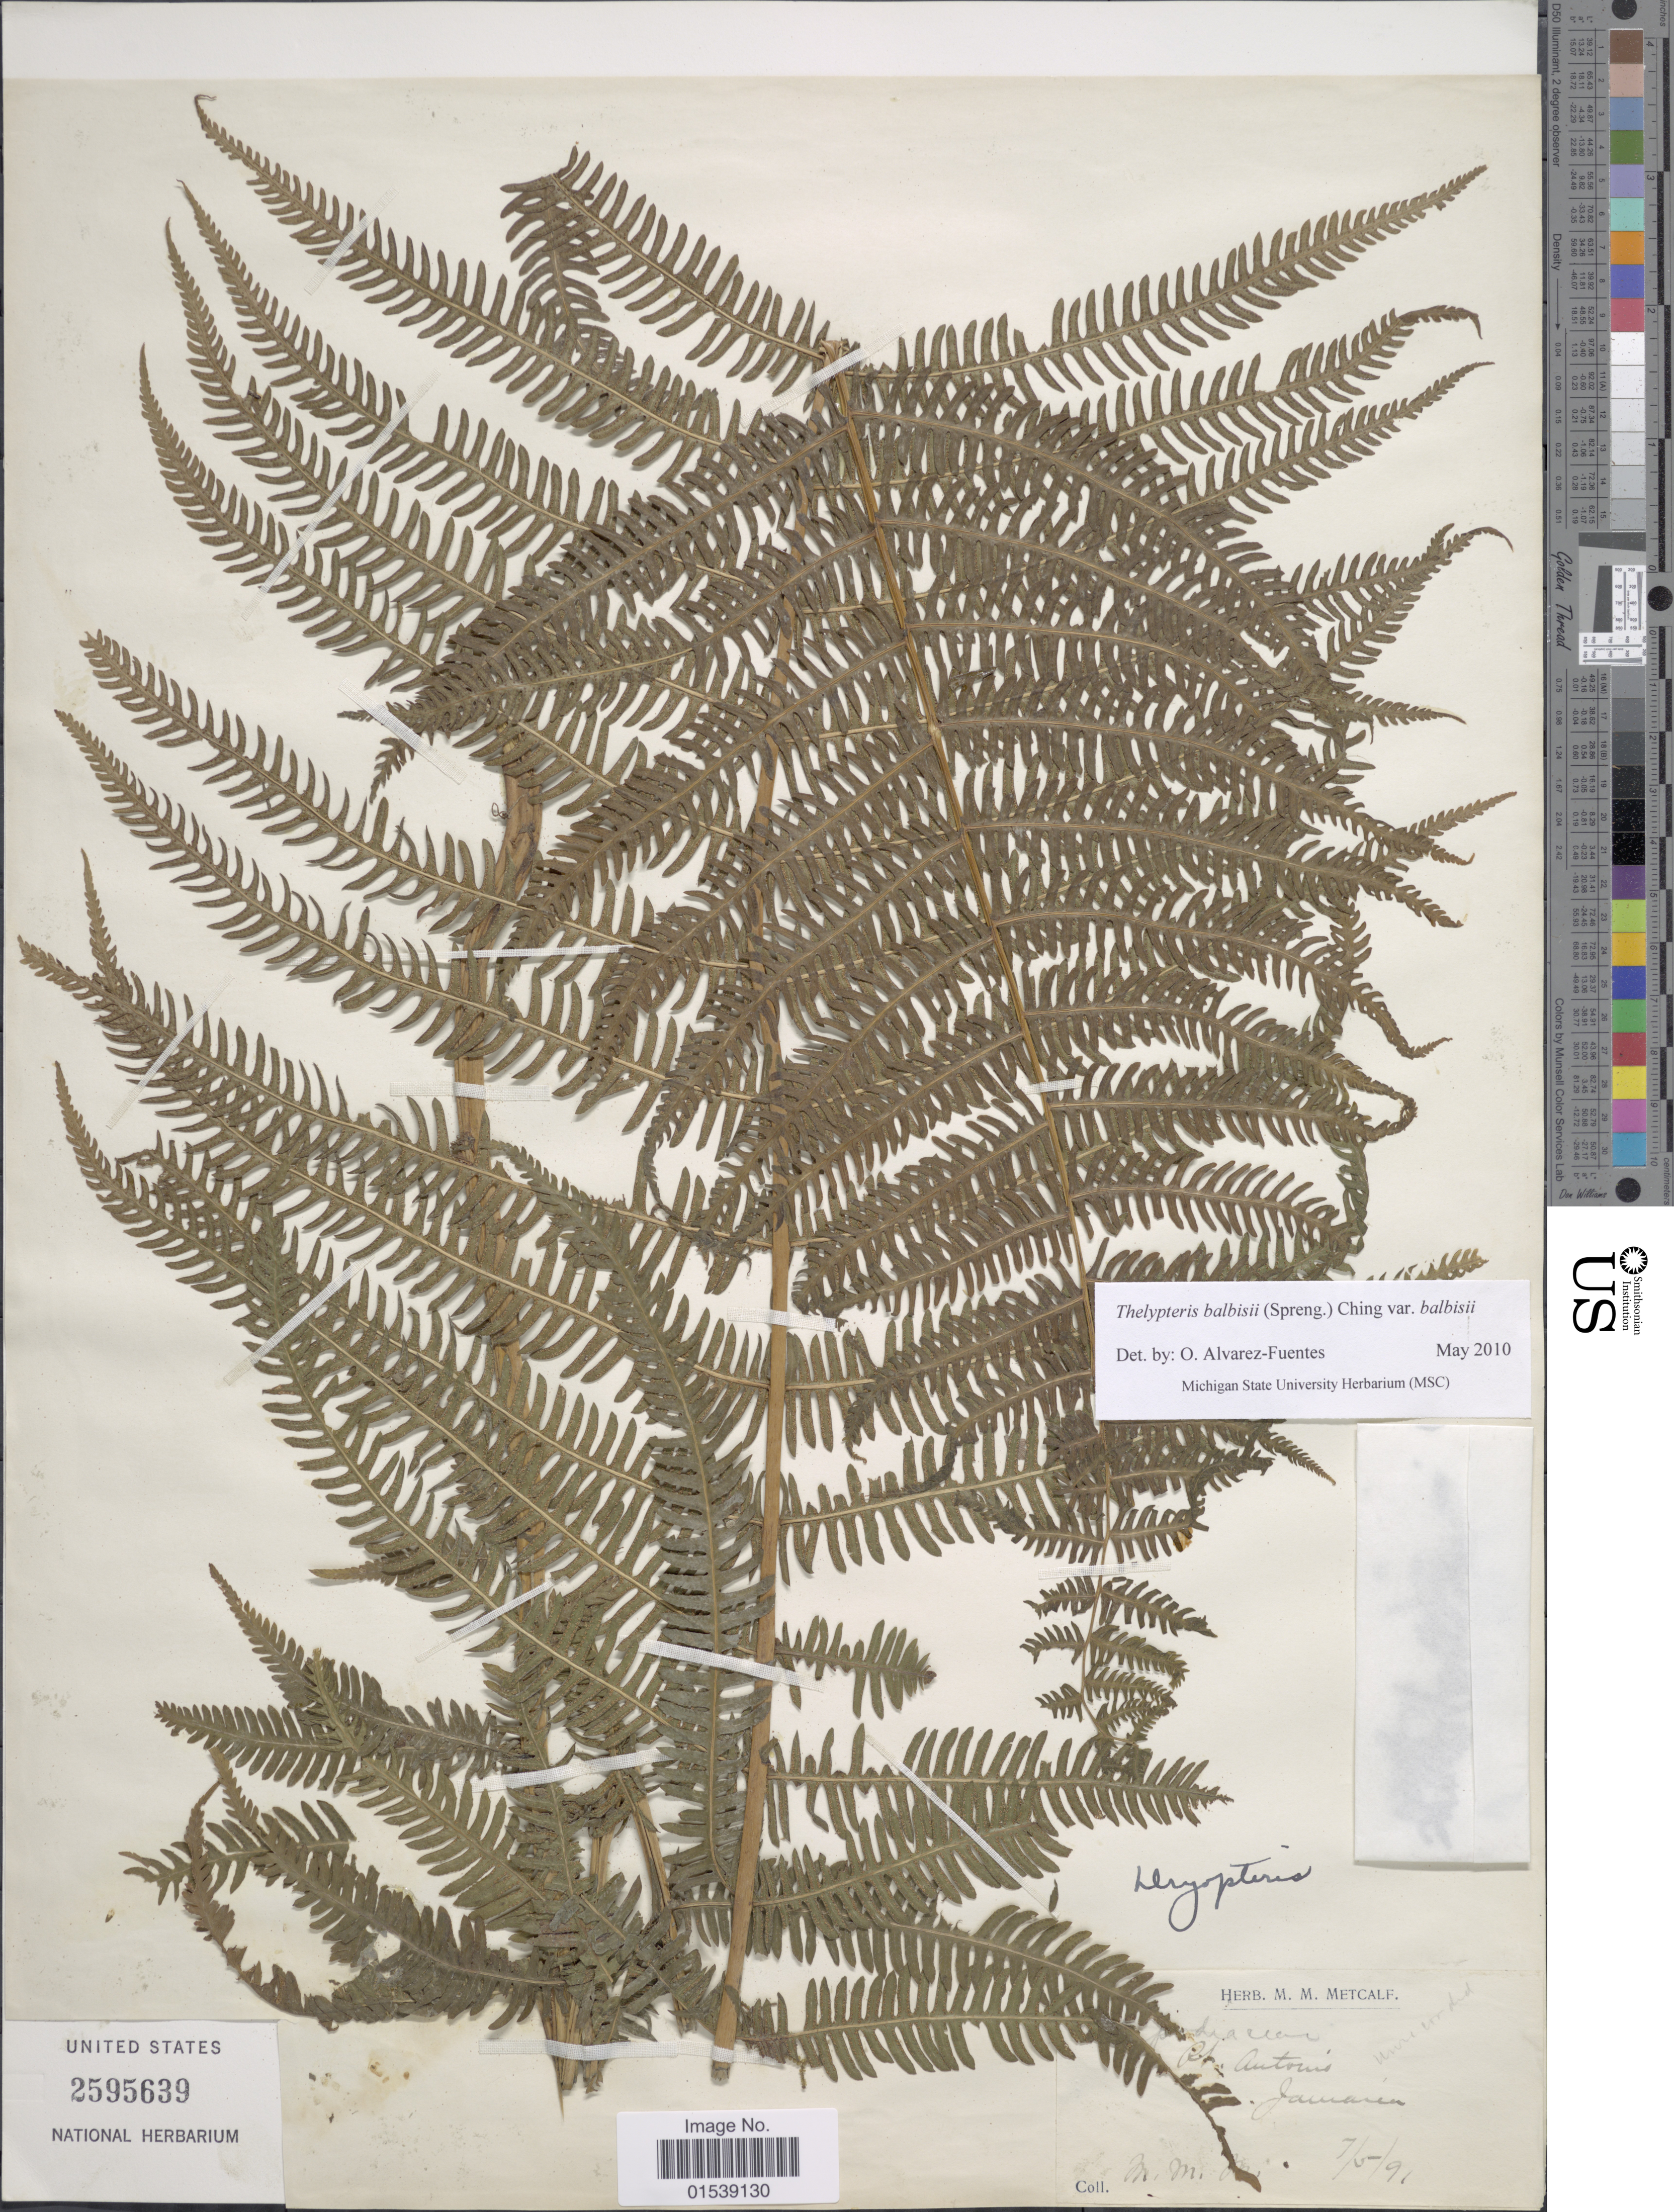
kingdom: Plantae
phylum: Tracheophyta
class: Polypodiopsida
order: Polypodiales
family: Thelypteridaceae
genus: Amauropelta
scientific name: Amauropelta balbisii (Spreng.) comb. nov., ined. 2015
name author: (Spreng.)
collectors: M. Metcalf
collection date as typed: Transcribed d/m/y: 7/5/91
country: Jamaica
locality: Pt. Antonio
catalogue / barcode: US 2595639